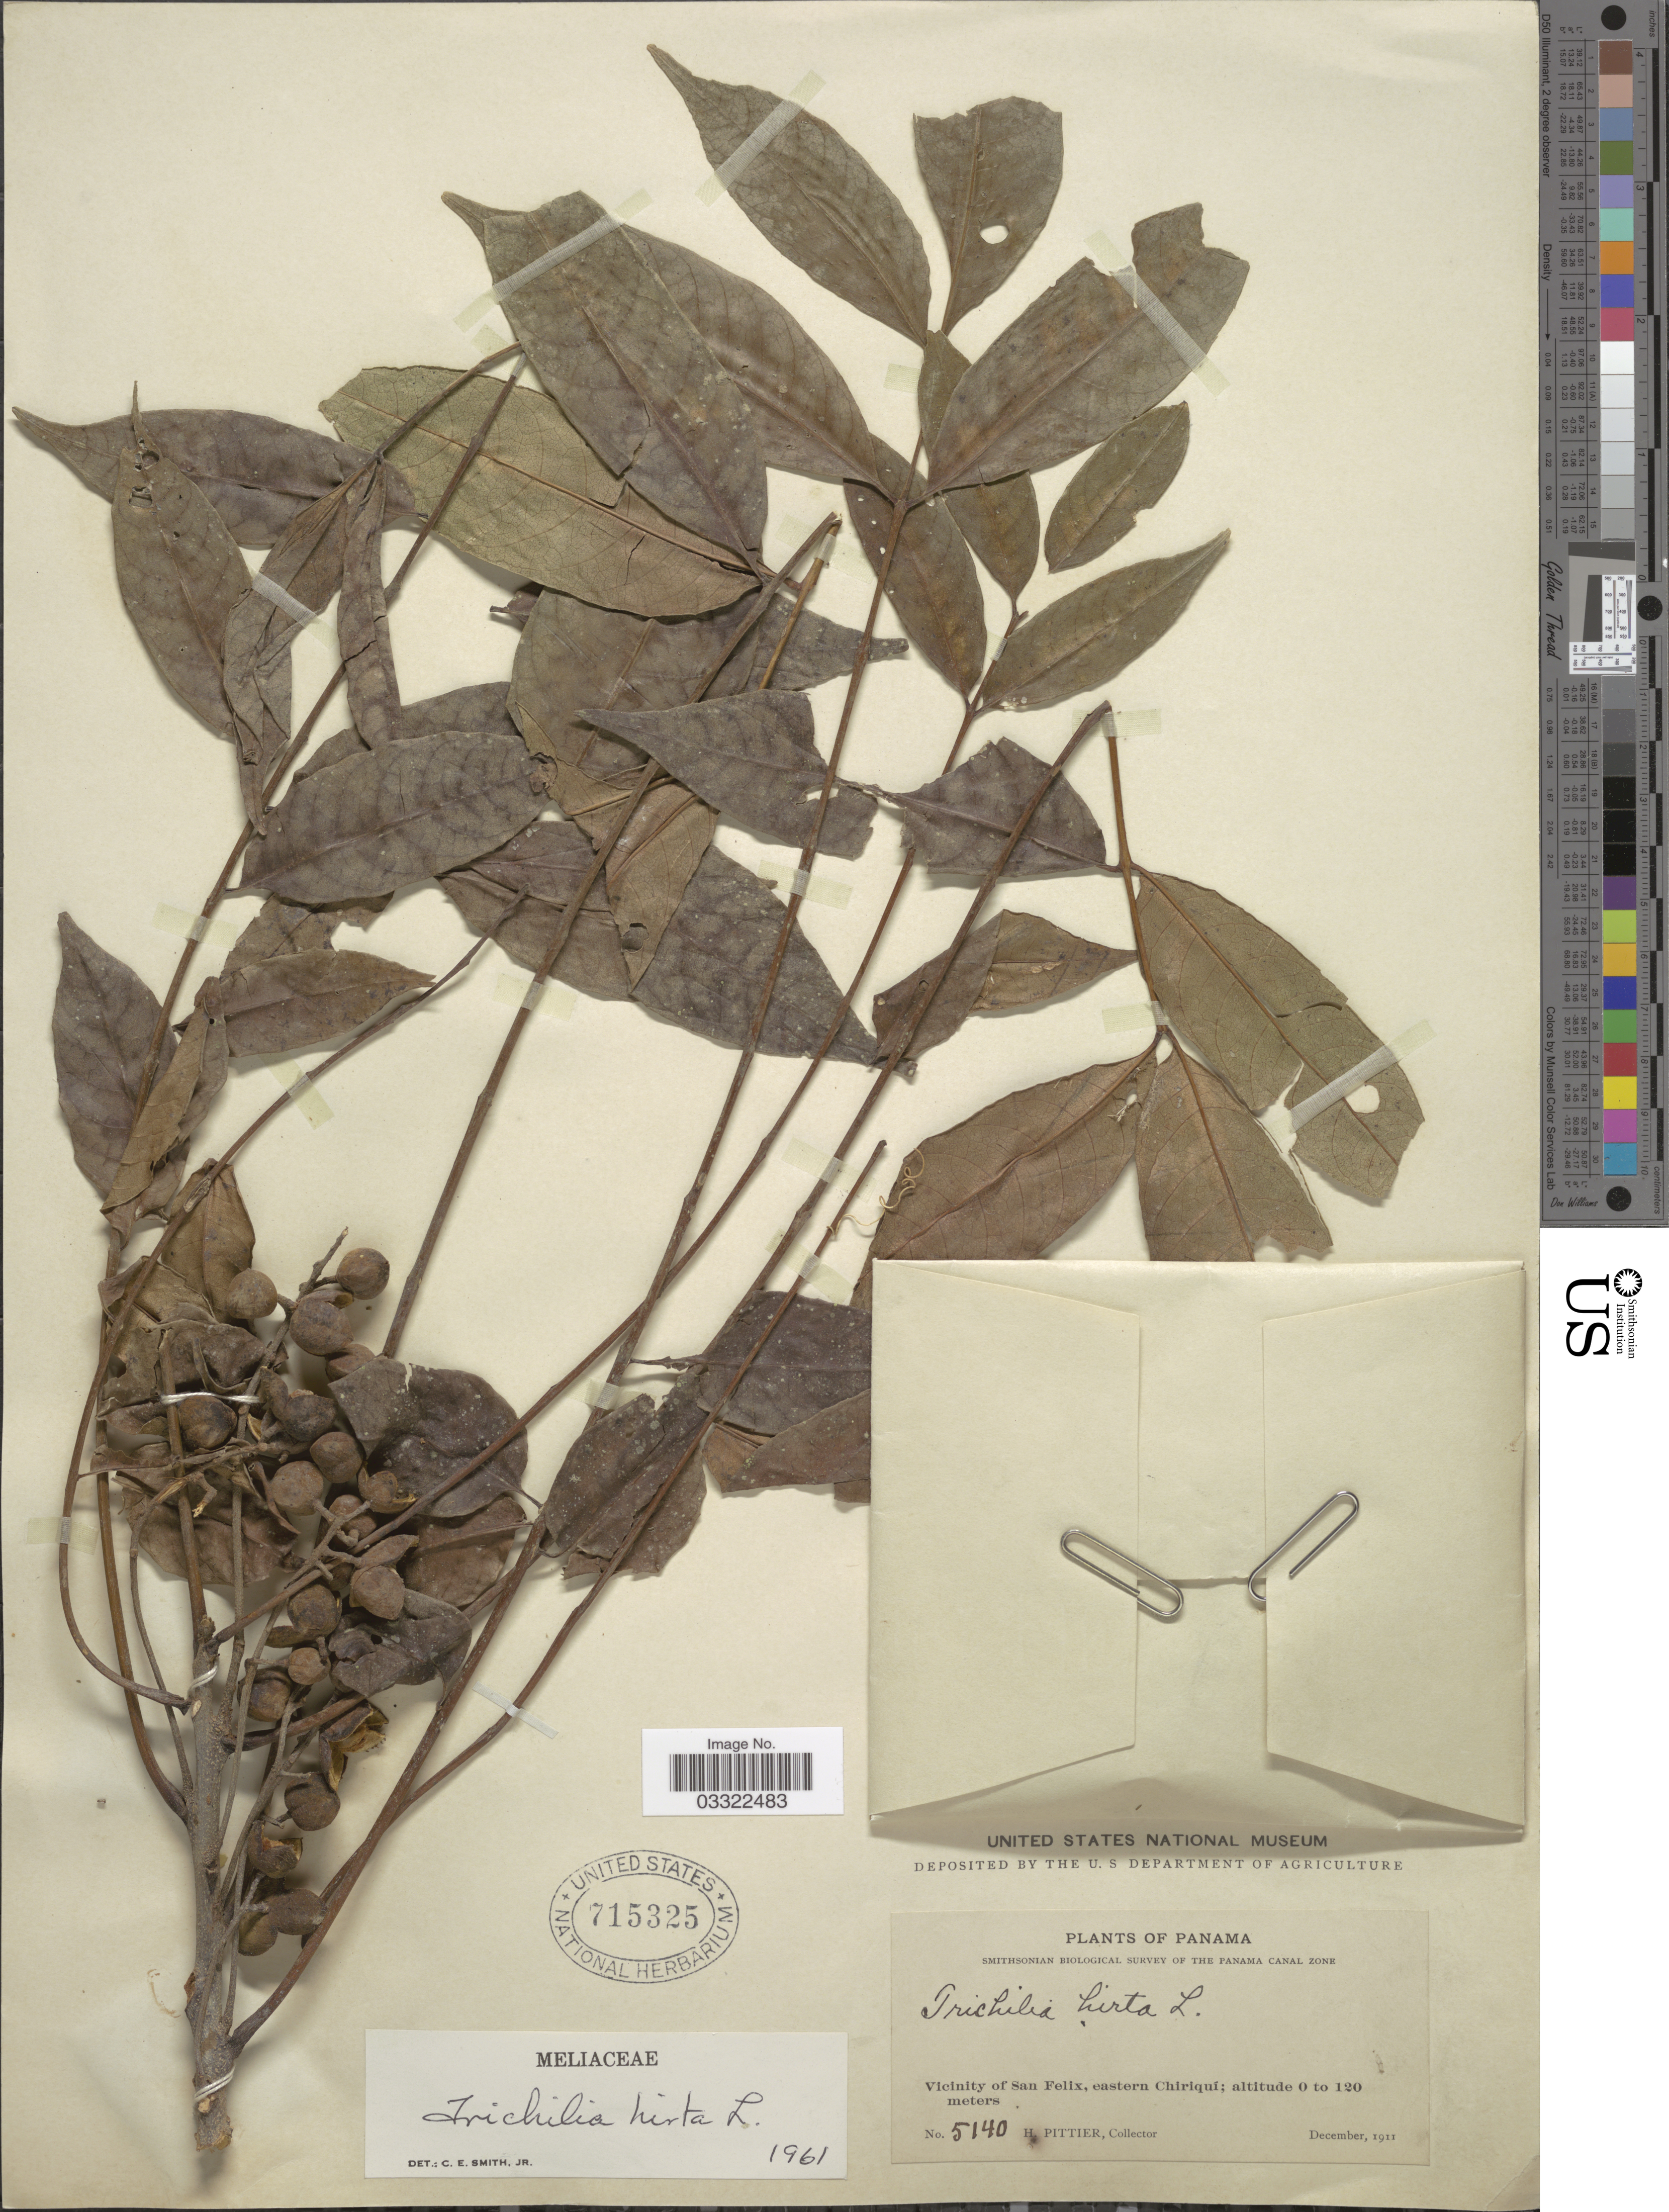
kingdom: Plantae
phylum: Tracheophyta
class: Magnoliopsida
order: Sapindales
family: Meliaceae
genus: Trichilia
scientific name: Trichilia hirta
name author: L.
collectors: H. F. Pittier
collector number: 5140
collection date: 1911-12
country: Panama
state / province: Chiriqui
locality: Vicinity of San Felix, eastern Chiriquí.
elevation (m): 0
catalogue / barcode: US 715325